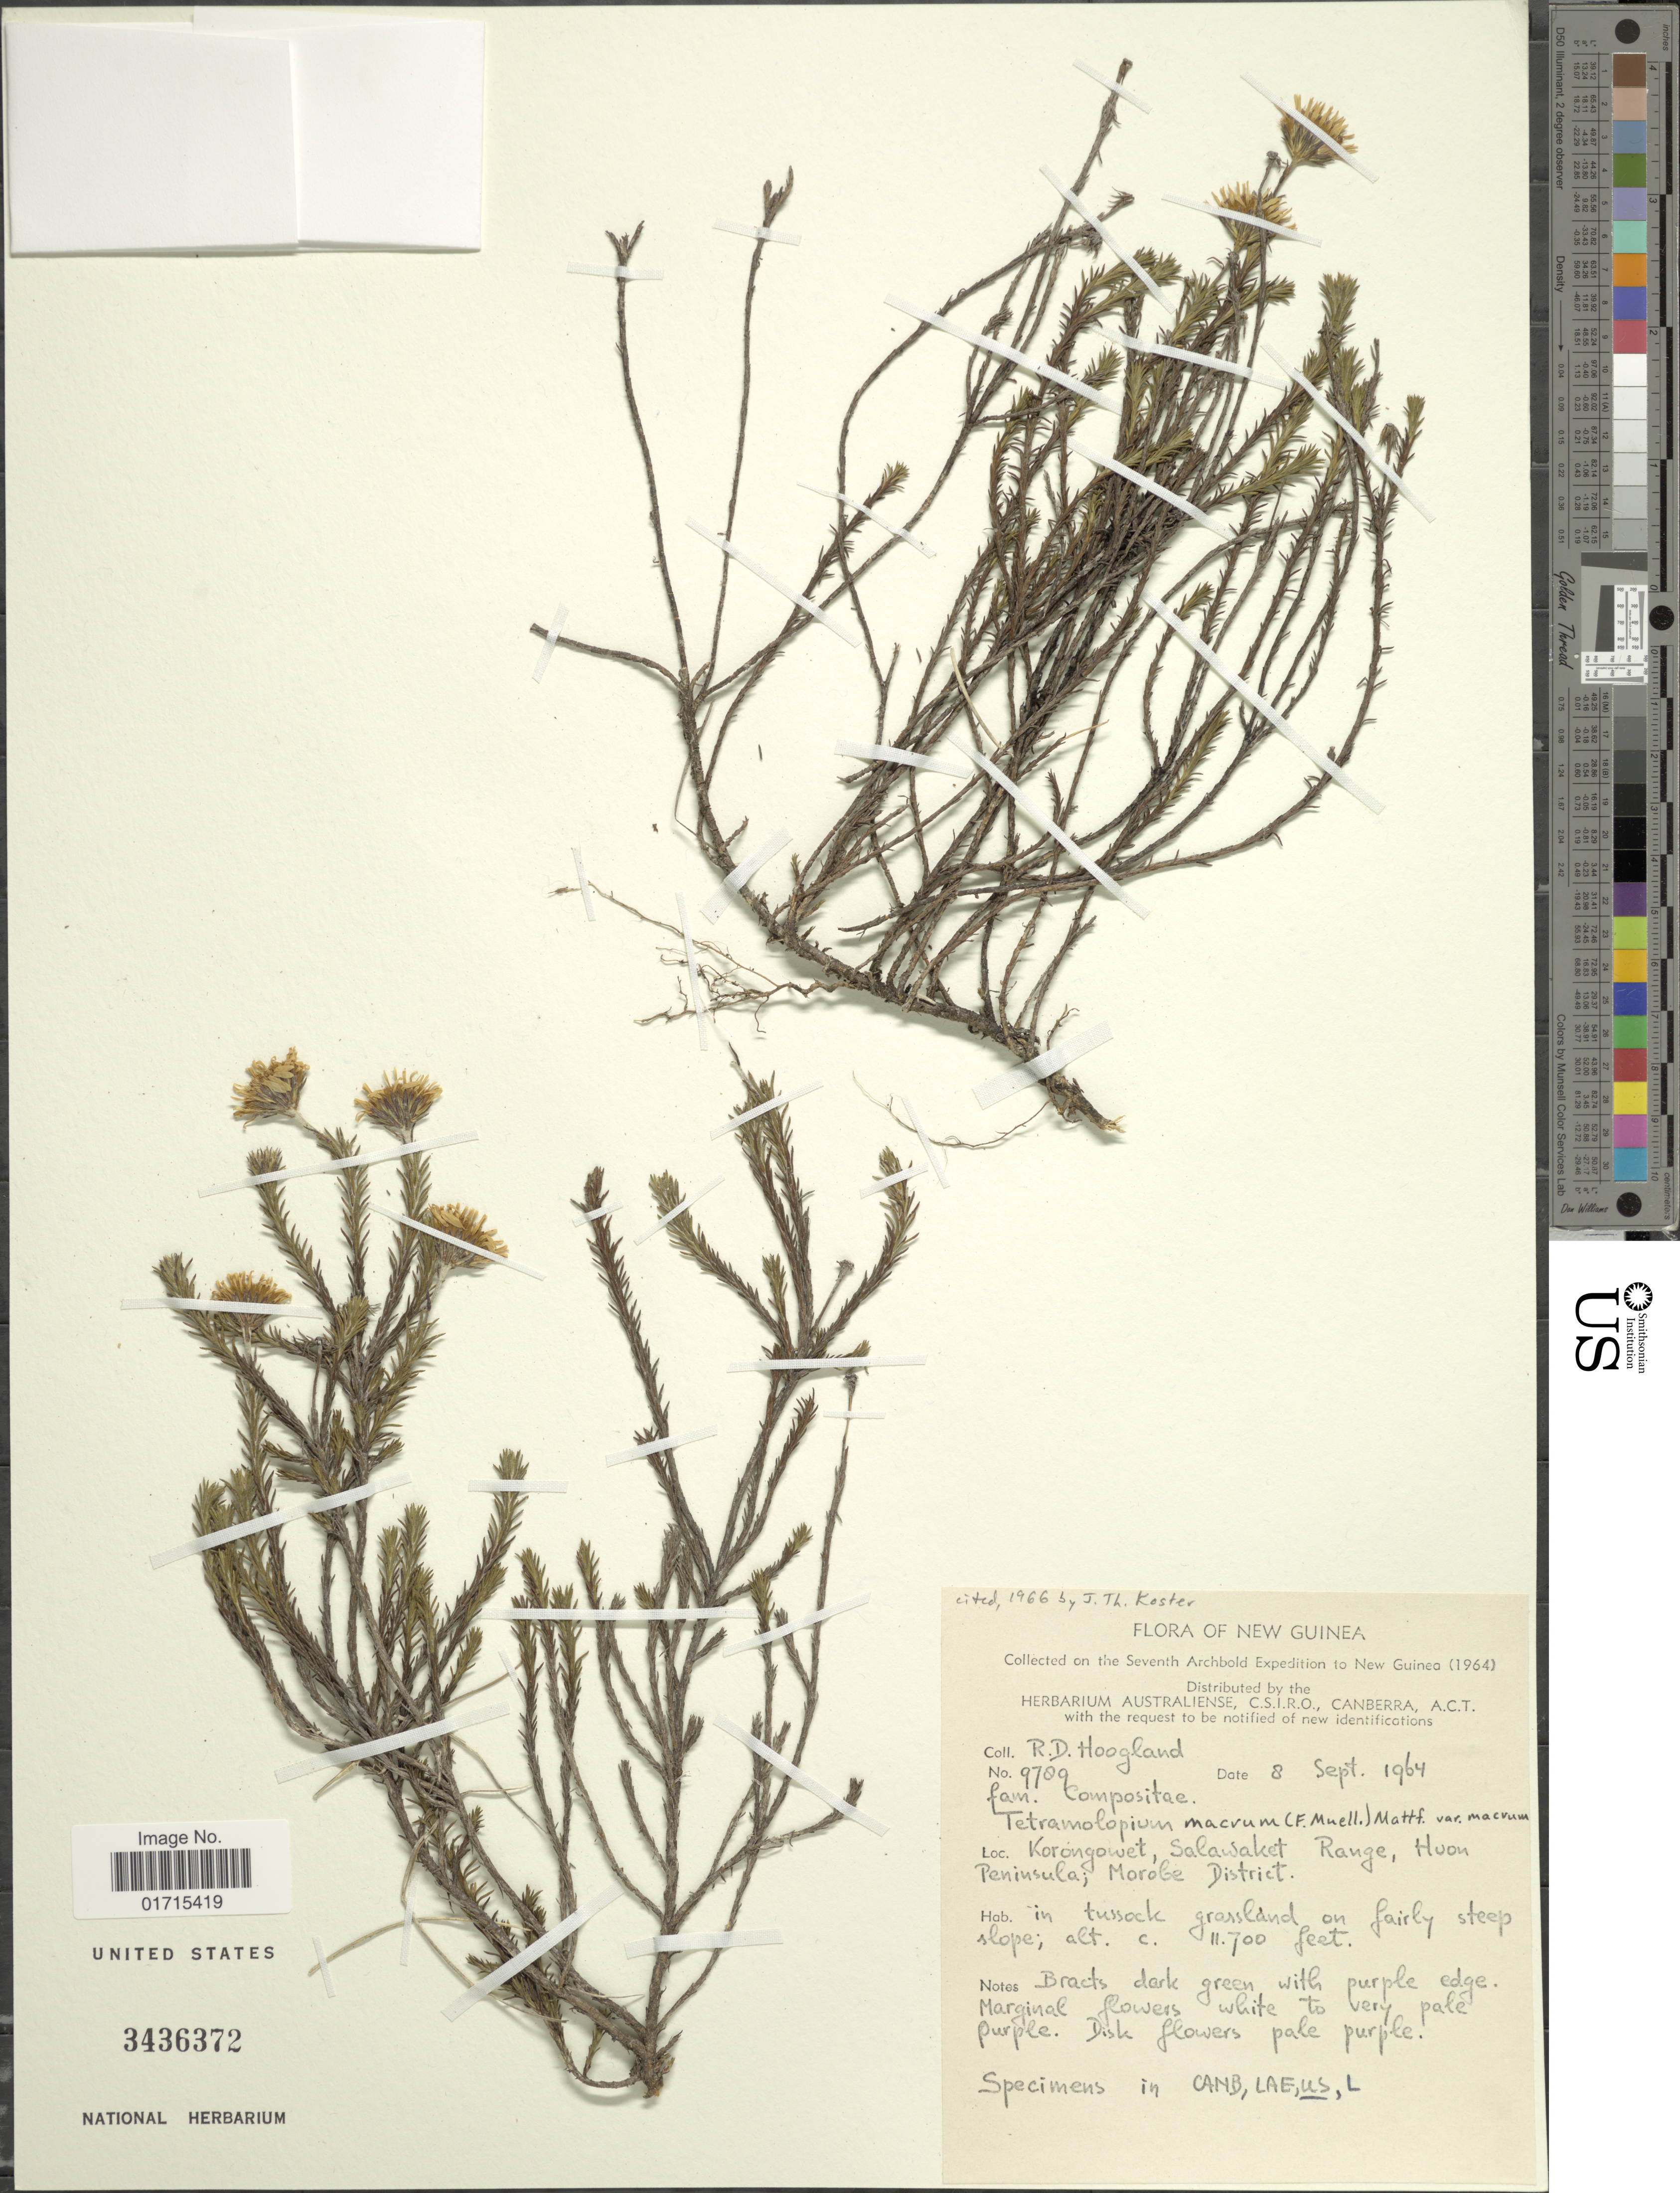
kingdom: Plantae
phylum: Tracheophyta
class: Magnoliopsida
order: Asterales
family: Asteraceae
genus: Tetramolopium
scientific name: Tetramolopium macrum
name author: (F. Muell.) Mattf.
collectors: R. D. Hoogland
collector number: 9789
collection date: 1964-09-08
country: Papua New Guinea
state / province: Morobe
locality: Korongowet, Salwaket Range, Huon Peninsula; Morobe District, New Guinea.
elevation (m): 3566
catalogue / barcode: US 3436372